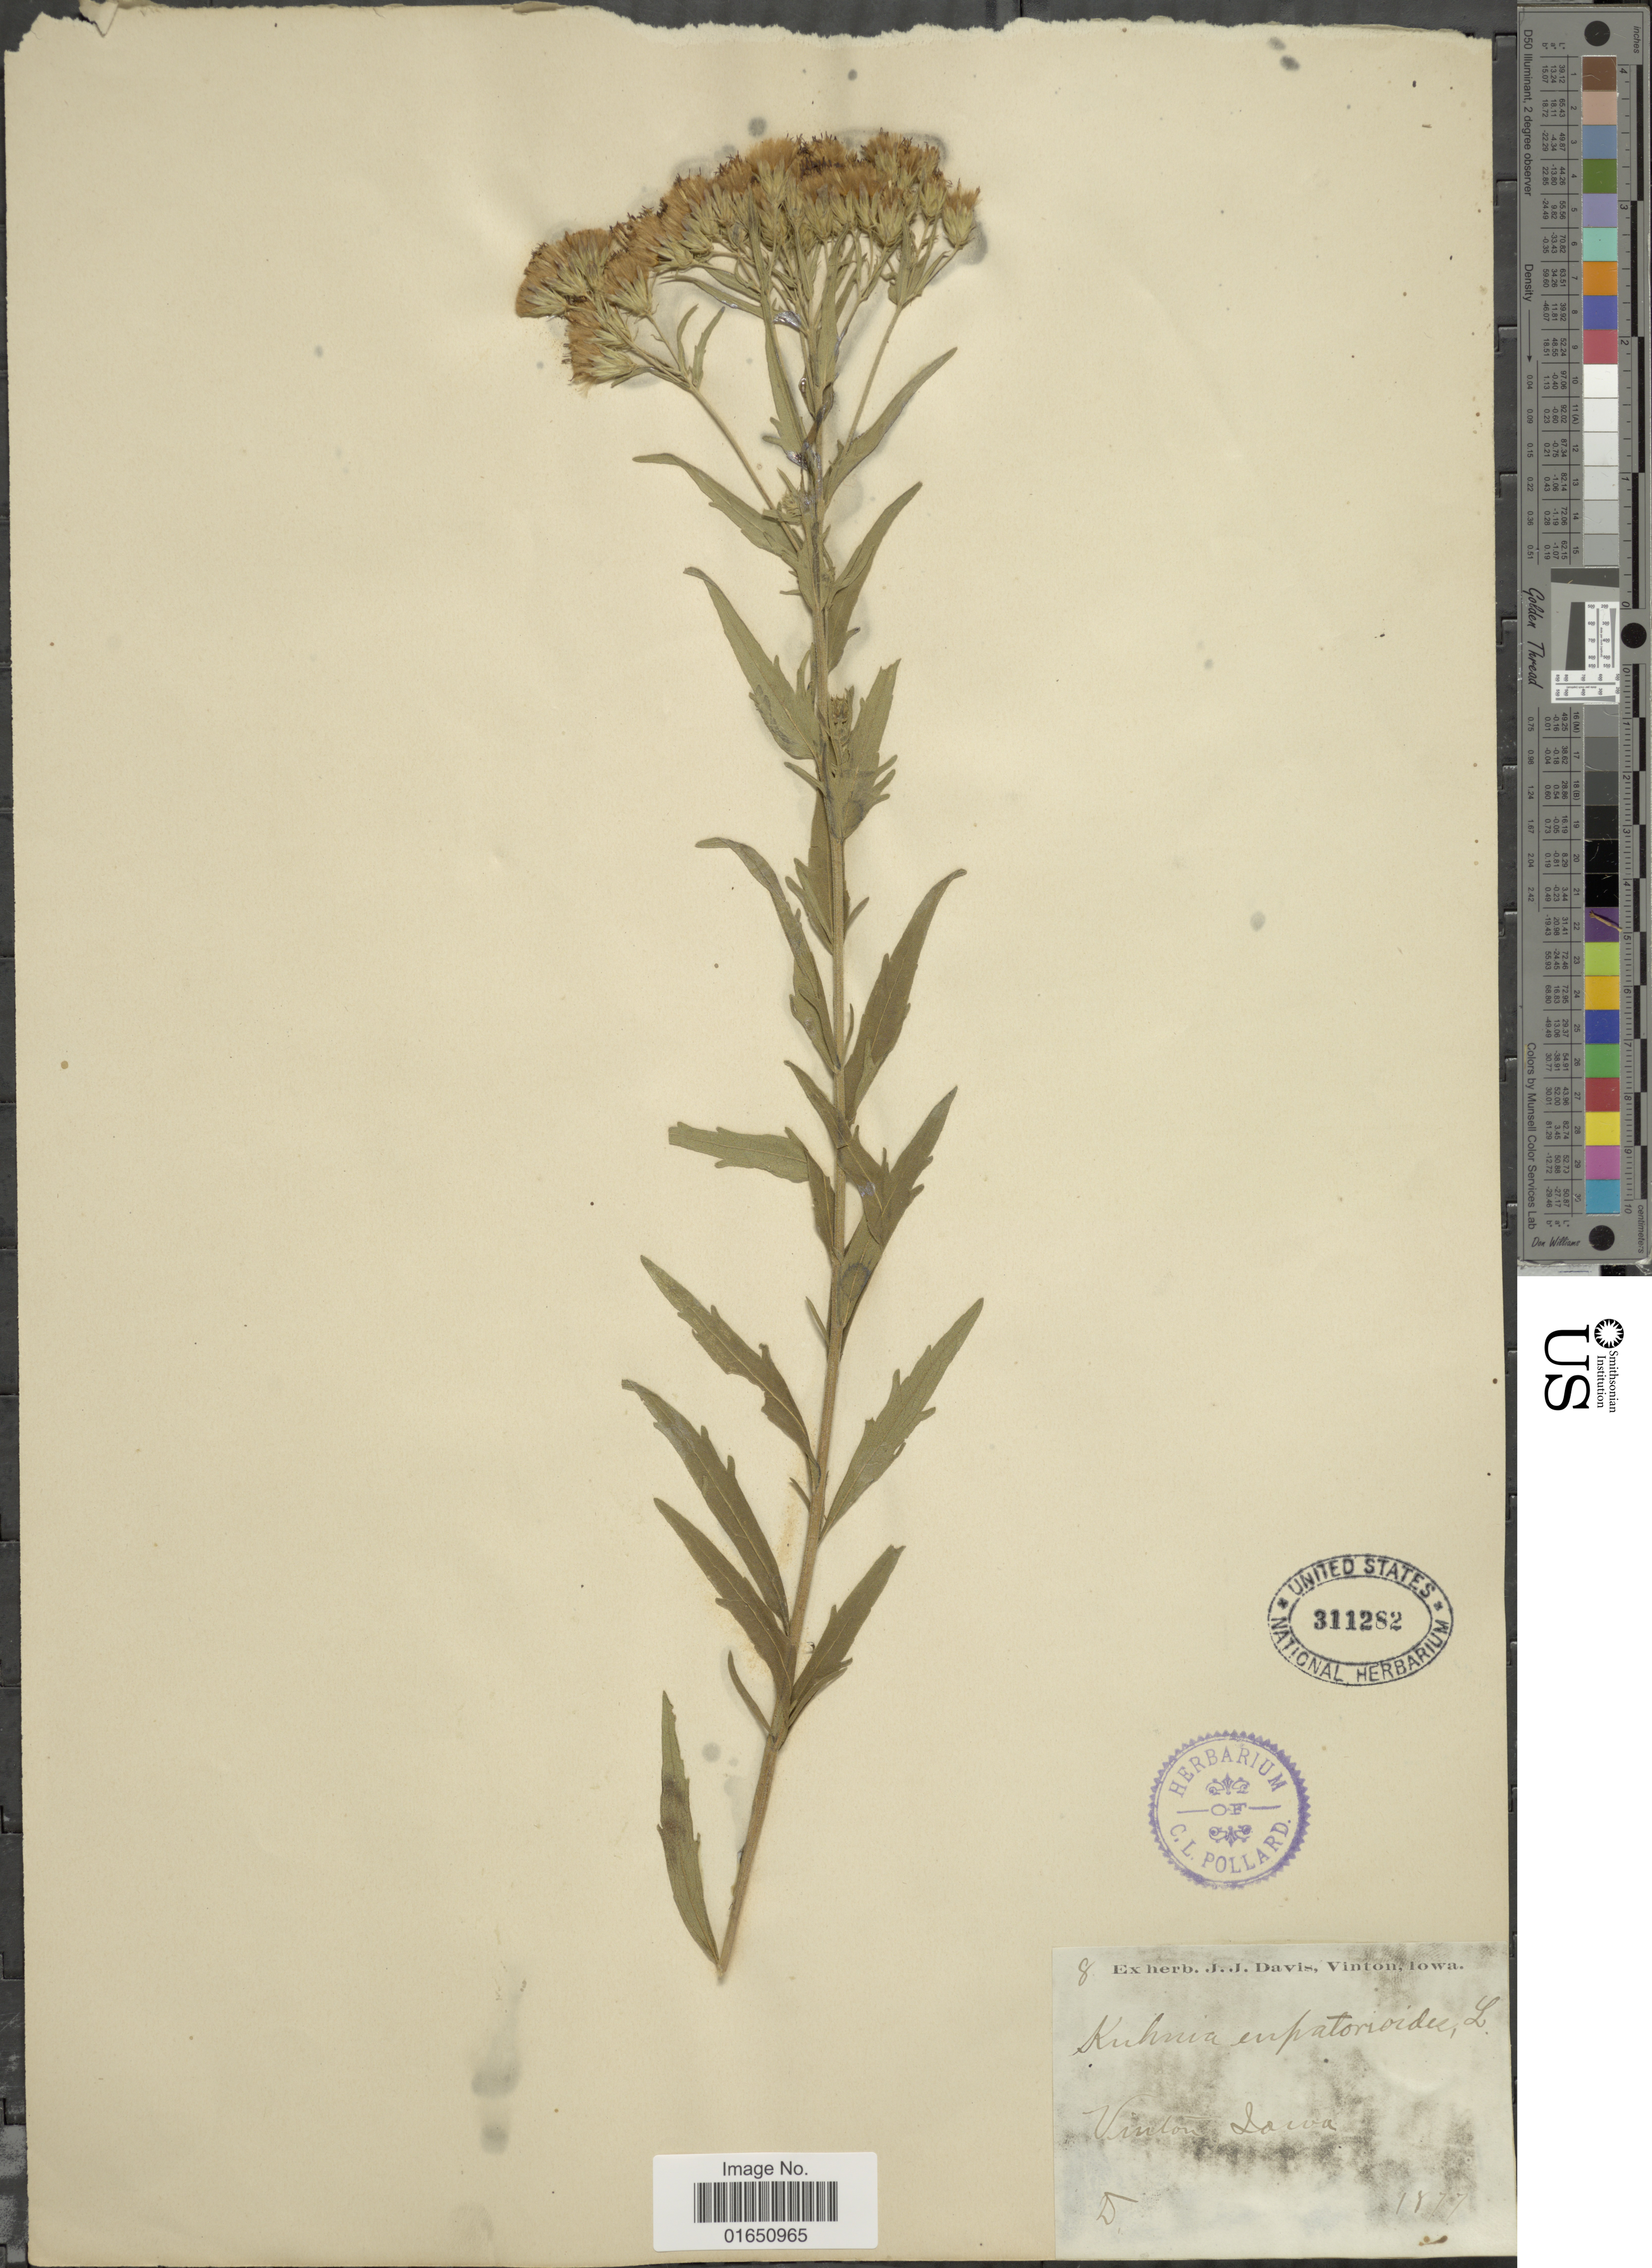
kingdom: Plantae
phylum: Tracheophyta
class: Magnoliopsida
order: Asterales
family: Asteraceae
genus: Brickellia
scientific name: Brickellia eupatorioides var. corymbulosa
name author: (Torr. & A. Gray) Shinners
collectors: ex herb. J. J. Davis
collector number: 8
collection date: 1877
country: United States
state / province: Iowa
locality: Vinton Lowa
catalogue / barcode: US 311282